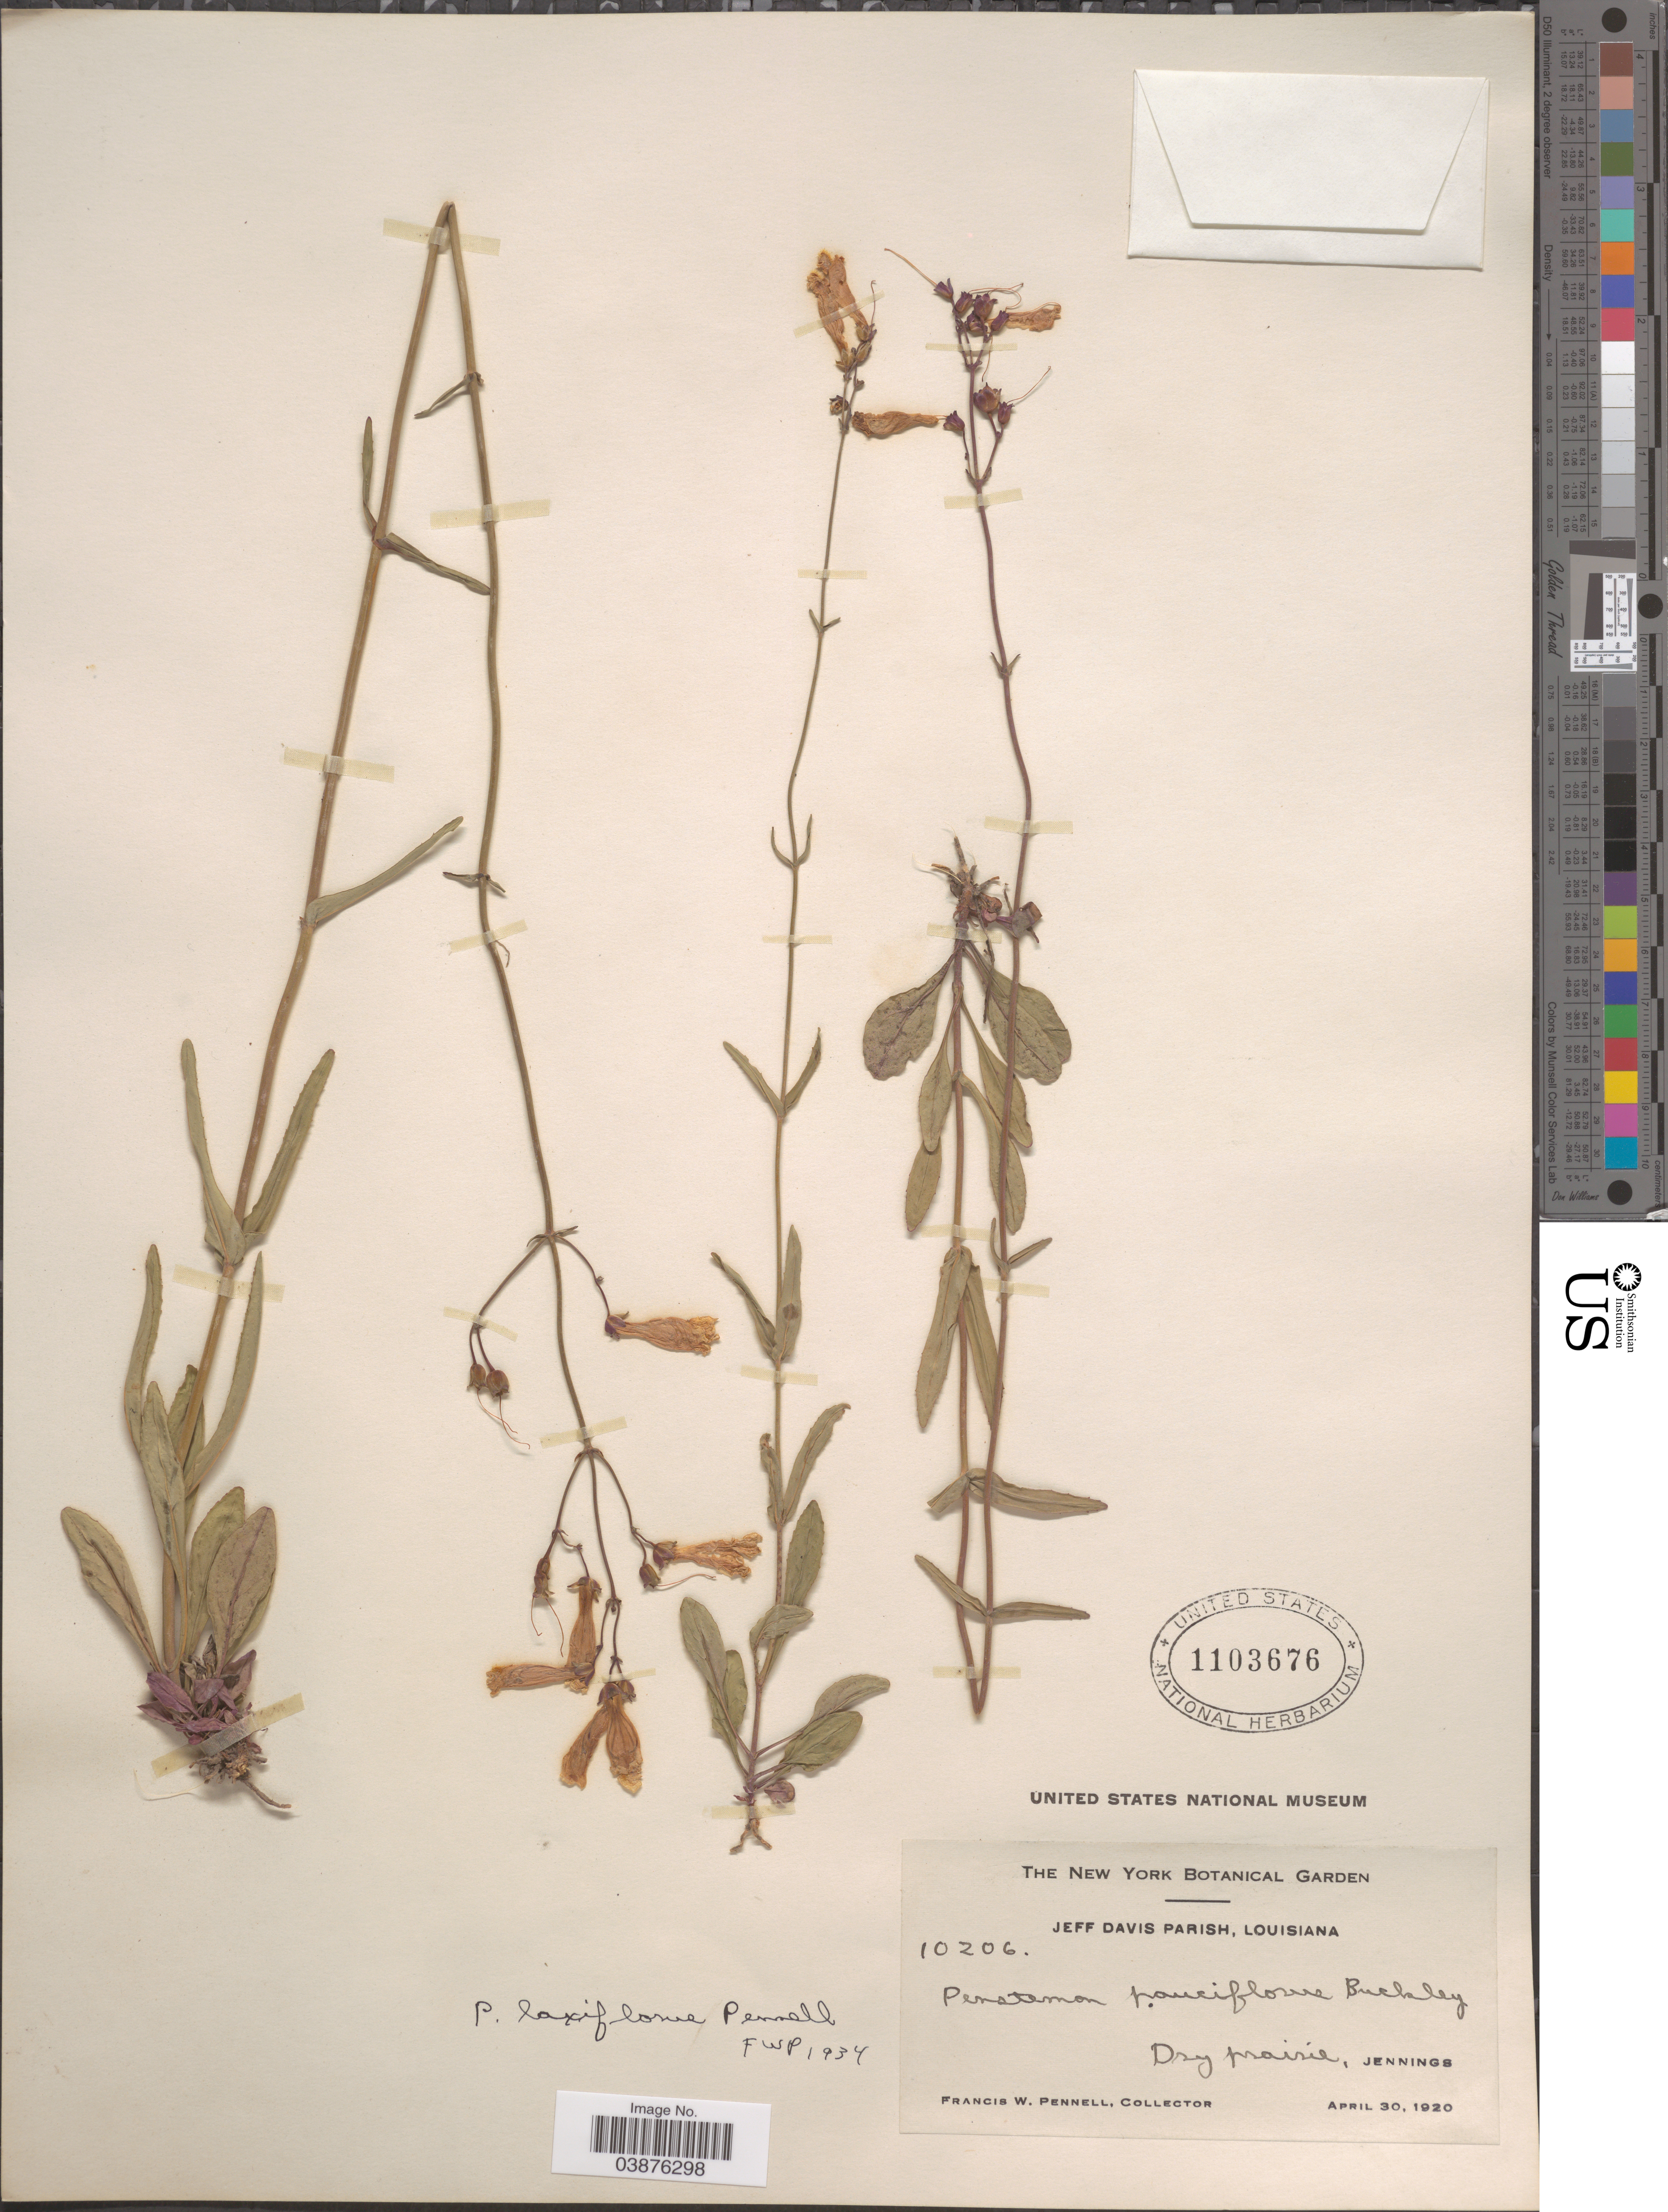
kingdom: Plantae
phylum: Tracheophyta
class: Magnoliopsida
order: Lamiales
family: Plantaginaceae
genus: Penstemon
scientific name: Penstemon laxiflorus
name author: Pennell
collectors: F. W. Pennell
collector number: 10206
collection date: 1920-04-30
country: United States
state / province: Louisiana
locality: Jeff Davis Parish. Dry prairie, Jennings.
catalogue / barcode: US 1103676